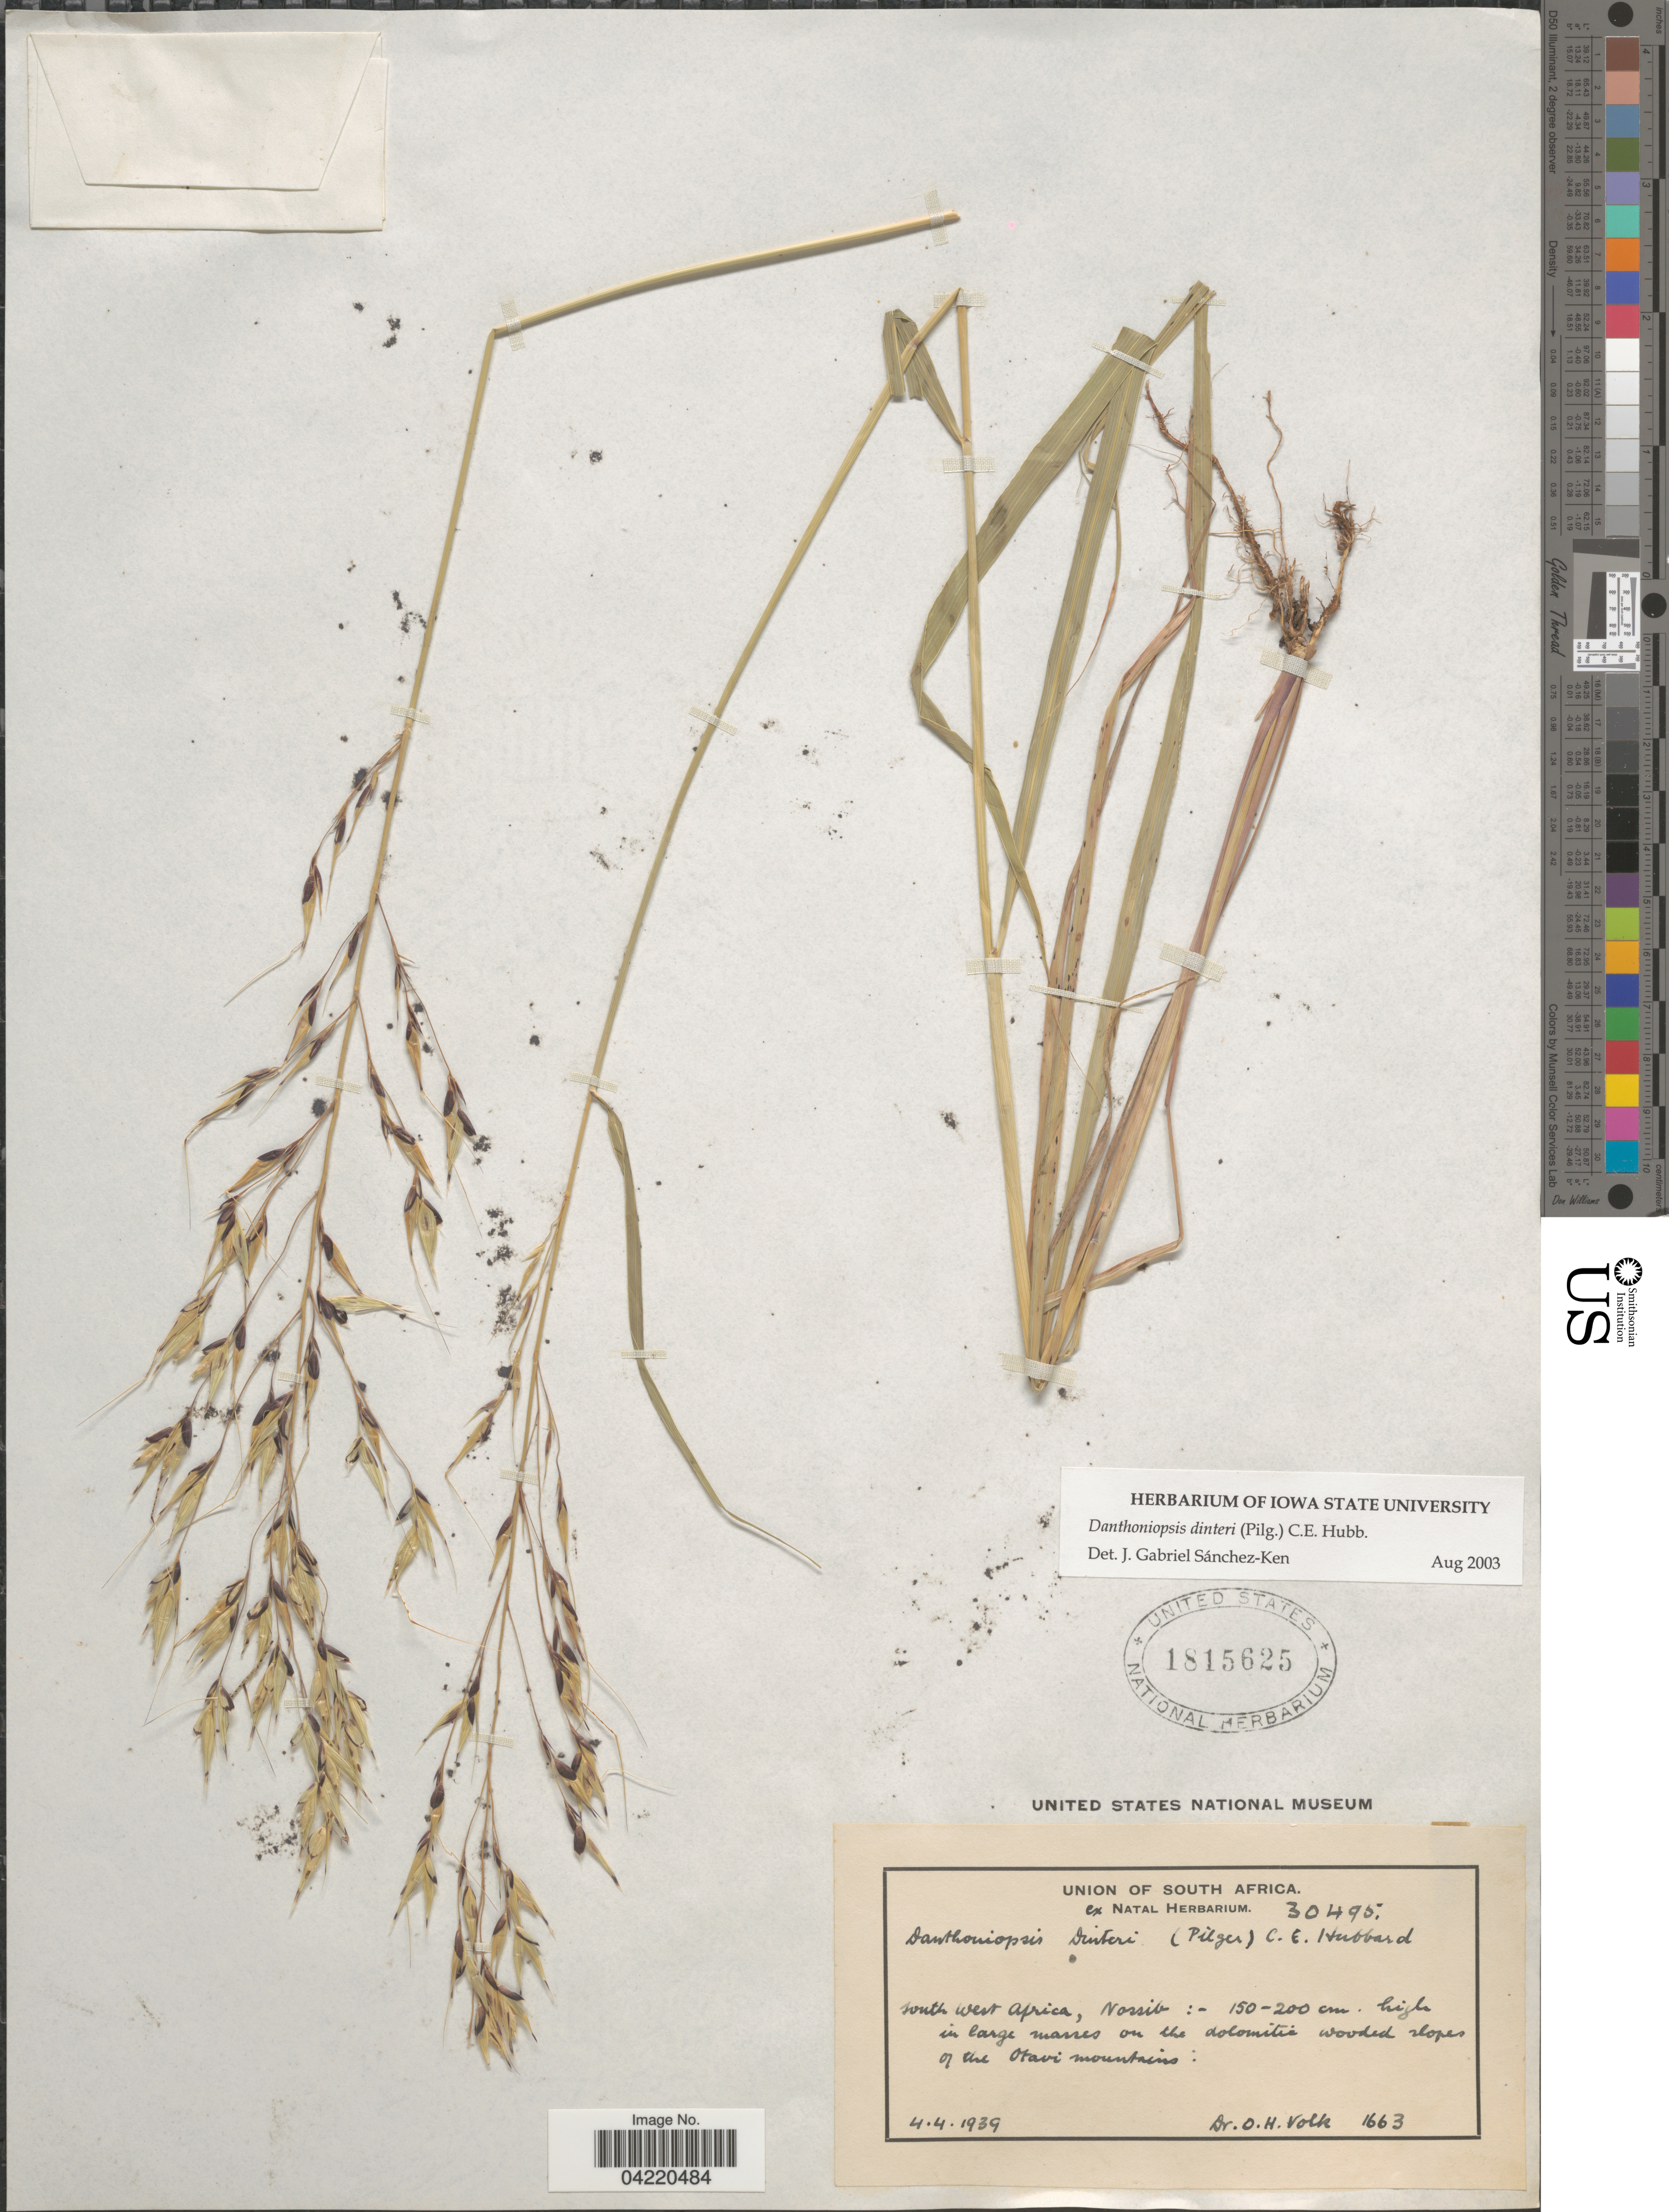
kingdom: Plantae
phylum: Tracheophyta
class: Liliopsida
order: Poales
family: Poaceae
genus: Danthoniopsis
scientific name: Danthoniopsis dinteri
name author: (Pilg.) C. E. Hubb.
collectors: O. Volk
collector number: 1663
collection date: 1939-04-04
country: Namibia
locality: Union of South Africa. South West Africa, Nossib: on wooded slopes of the Otavi mountains.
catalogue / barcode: US 1815625